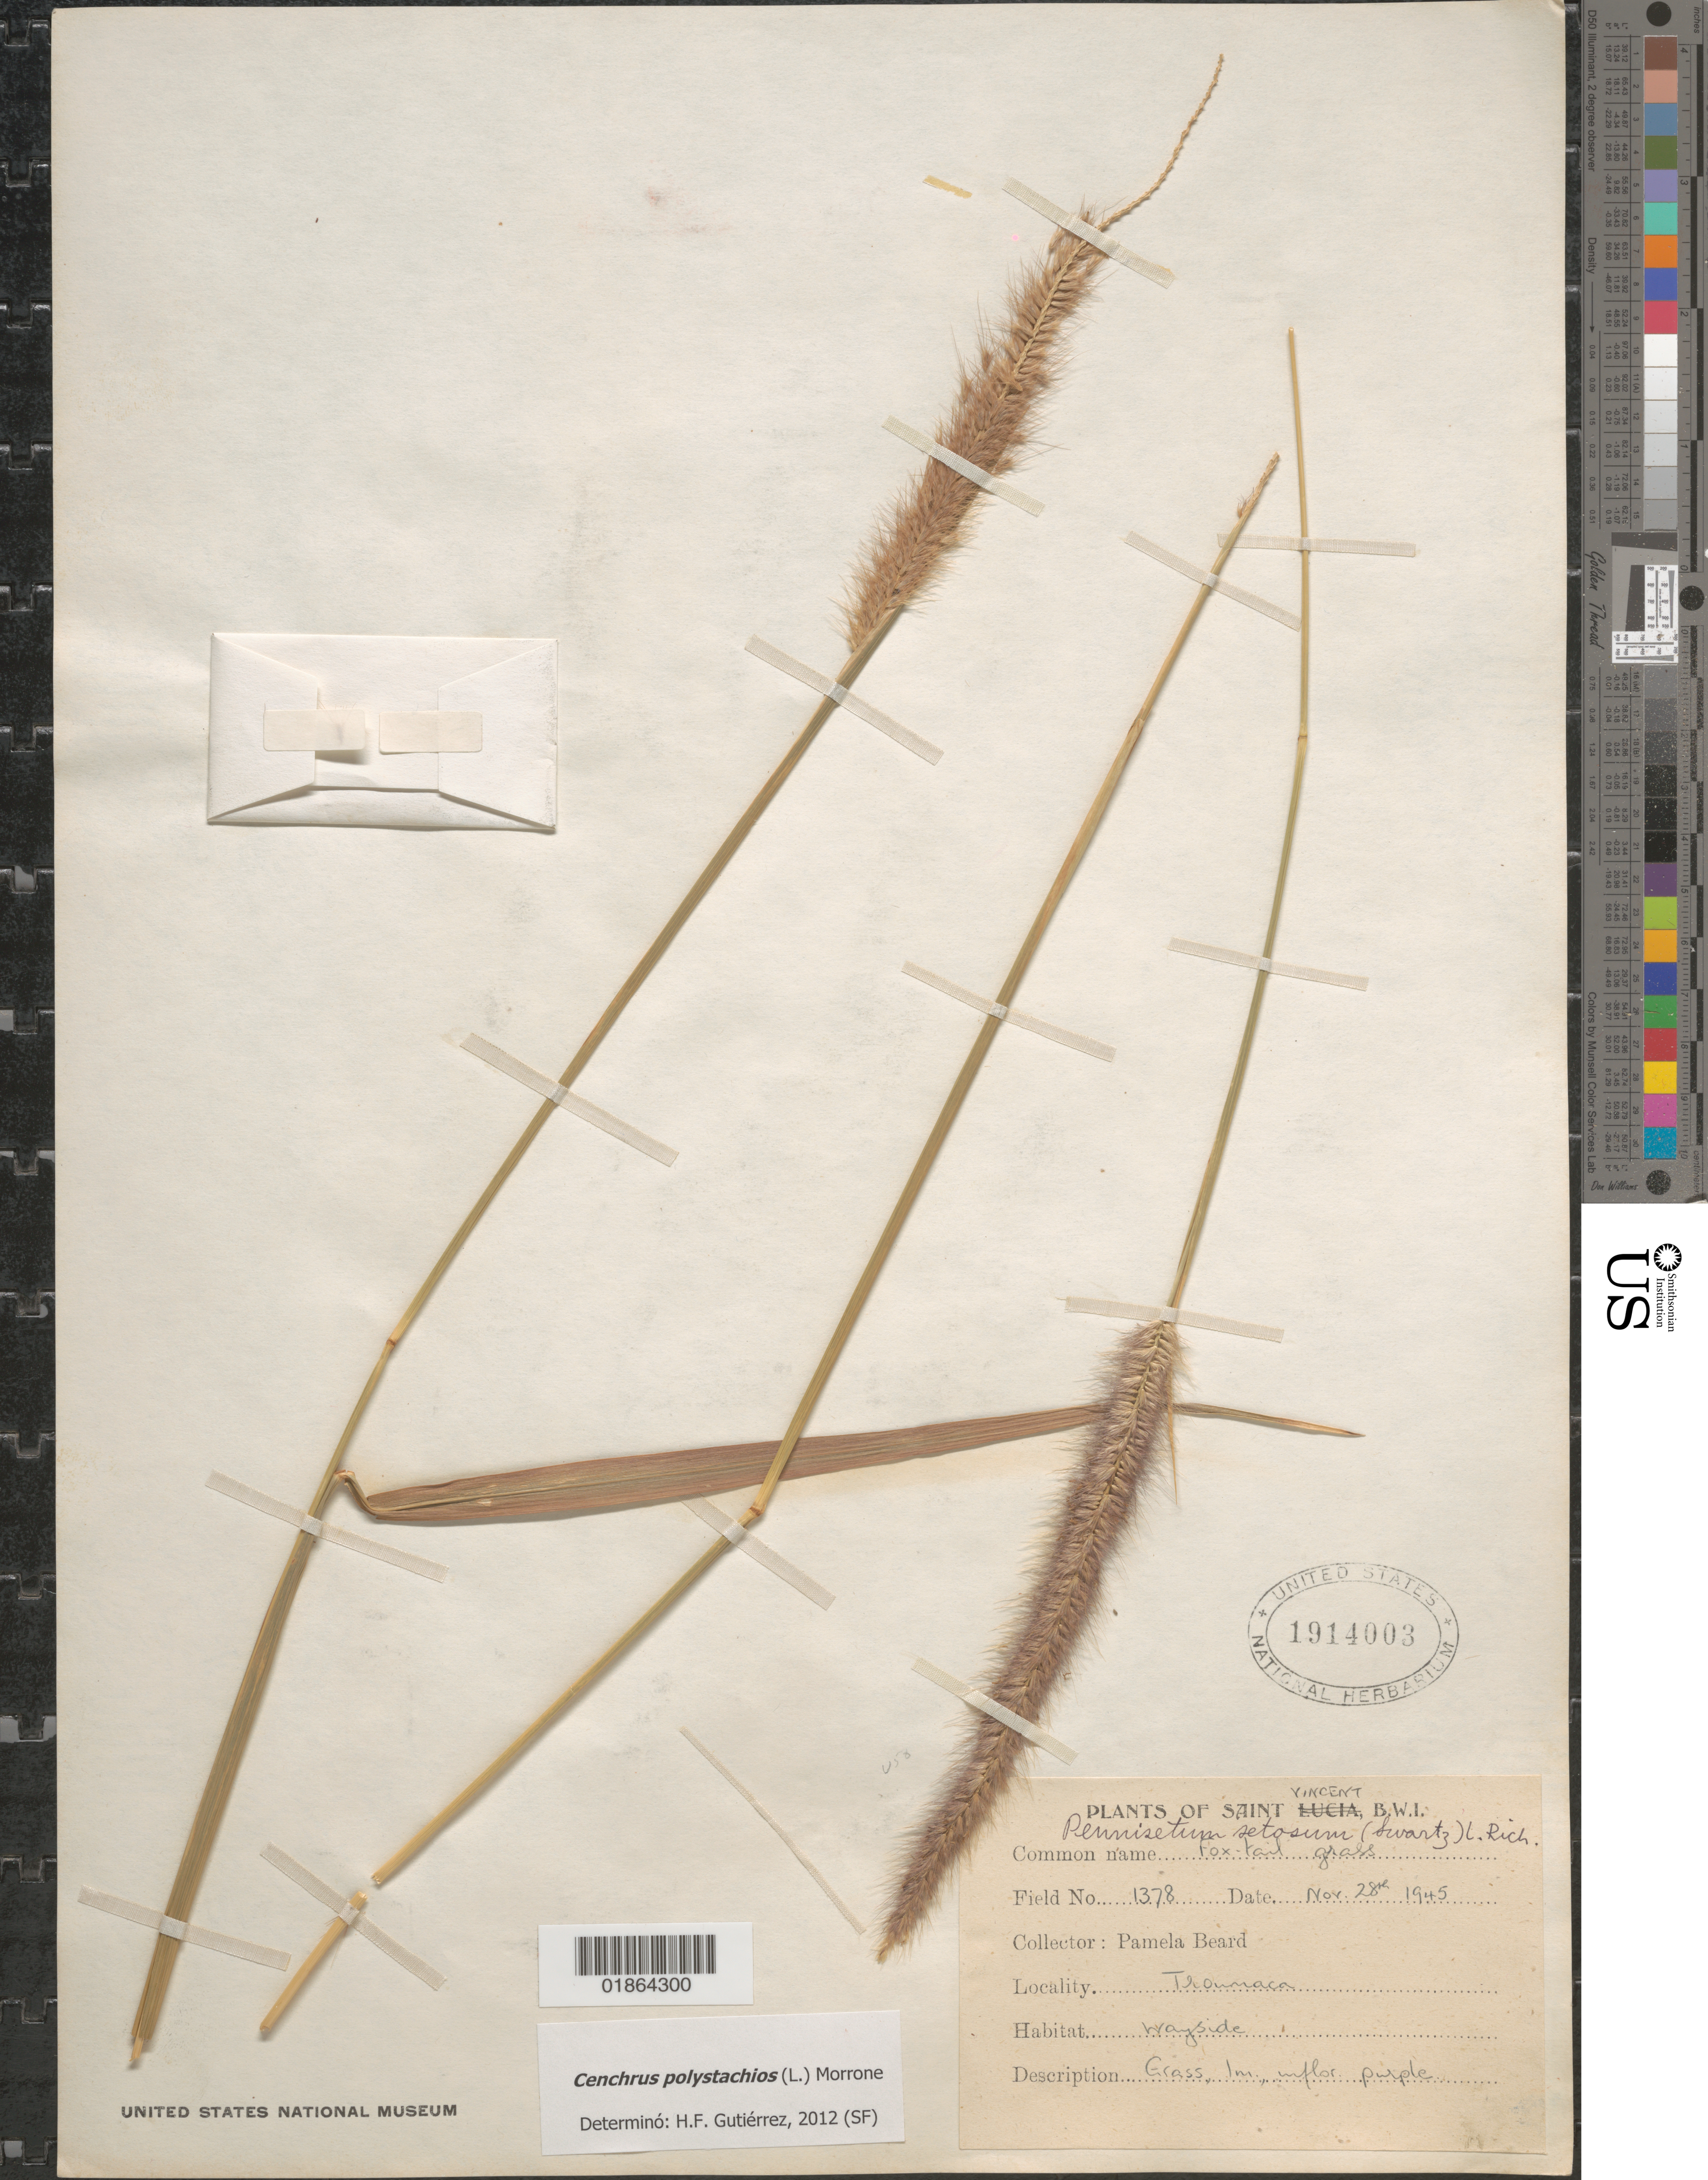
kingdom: Plantae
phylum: Tracheophyta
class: Liliopsida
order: Poales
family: Poaceae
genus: Cenchrus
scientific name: Cenchrus polystachios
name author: (L.) Morrone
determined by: Gutiérrez, H. F.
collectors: P. Beard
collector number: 1378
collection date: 1945-11-28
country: St. Vincent - Grenadines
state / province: Saint David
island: Saint Vincent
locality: Troumaca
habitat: Wayside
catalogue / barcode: US 1914003